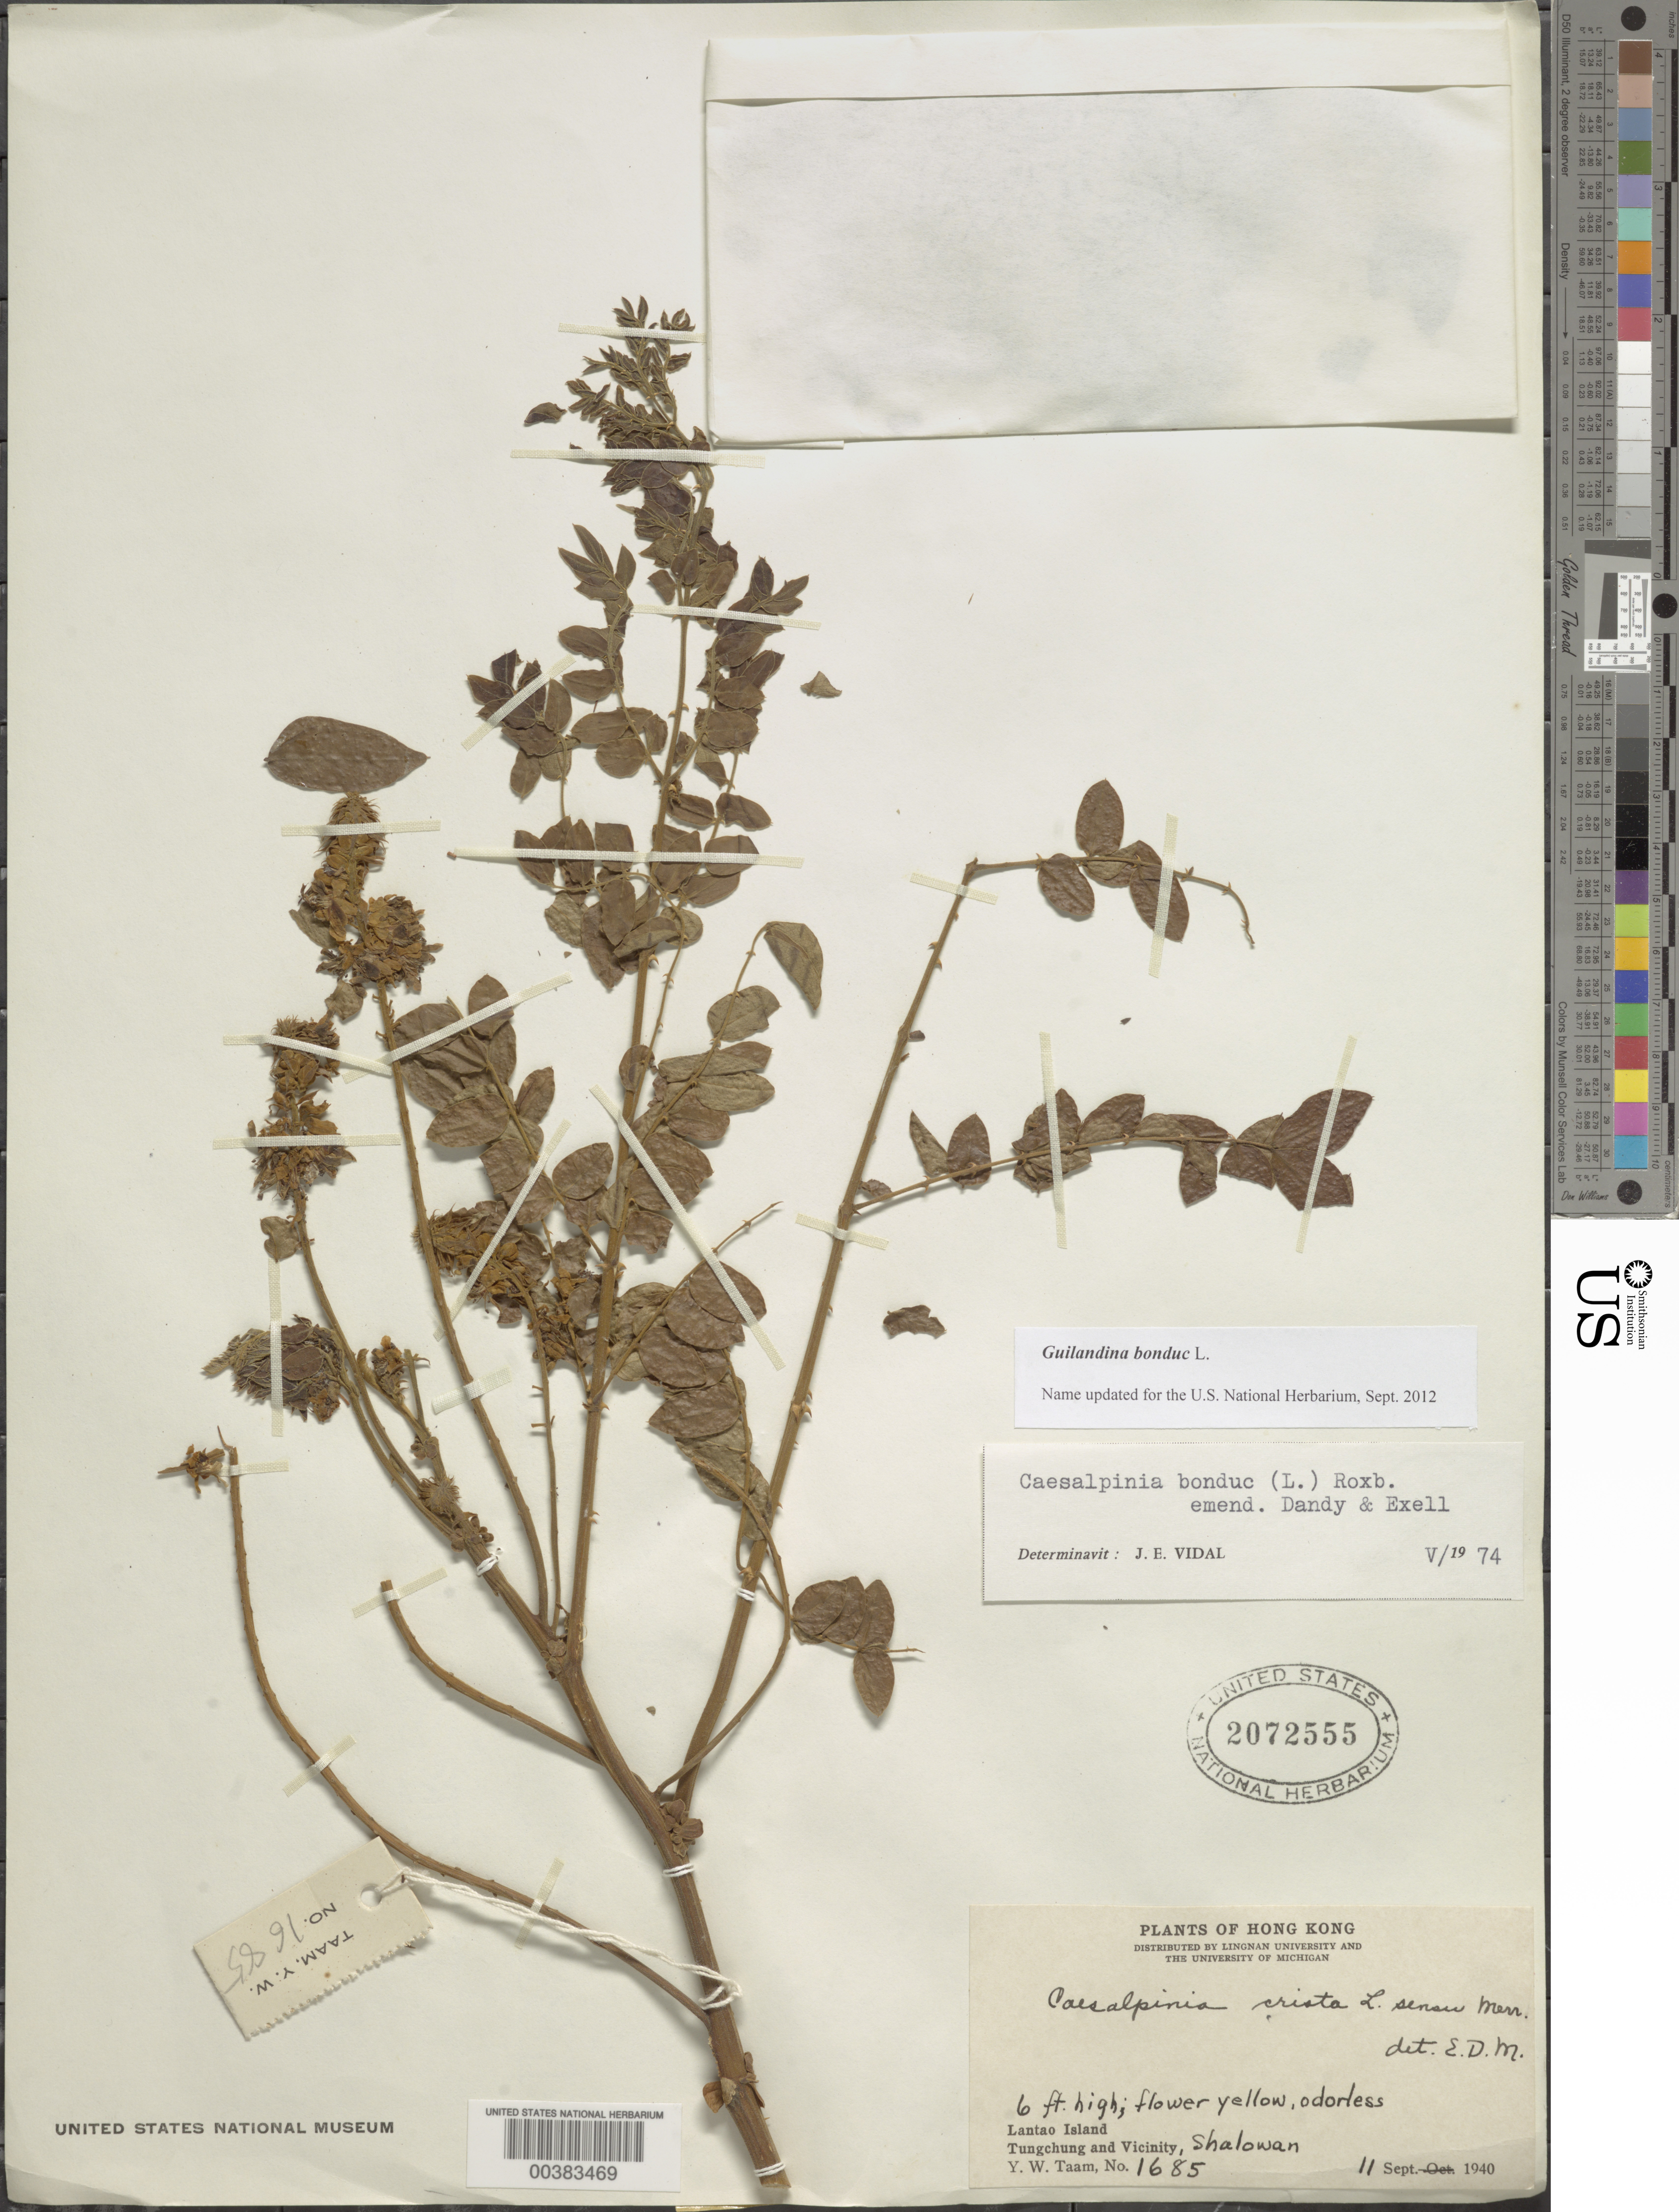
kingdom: Plantae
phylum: Tracheophyta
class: Magnoliopsida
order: Fabales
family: Fabaceae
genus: Guilandina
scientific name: Guilandina bonduc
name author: L.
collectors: Y. W. Taam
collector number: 1685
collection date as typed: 11 Sep 1940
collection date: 1940-09-11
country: China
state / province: Hong Kong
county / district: New Territories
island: Lan Tao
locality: Shalowan; tungchung and vicinity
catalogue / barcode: US 2072555